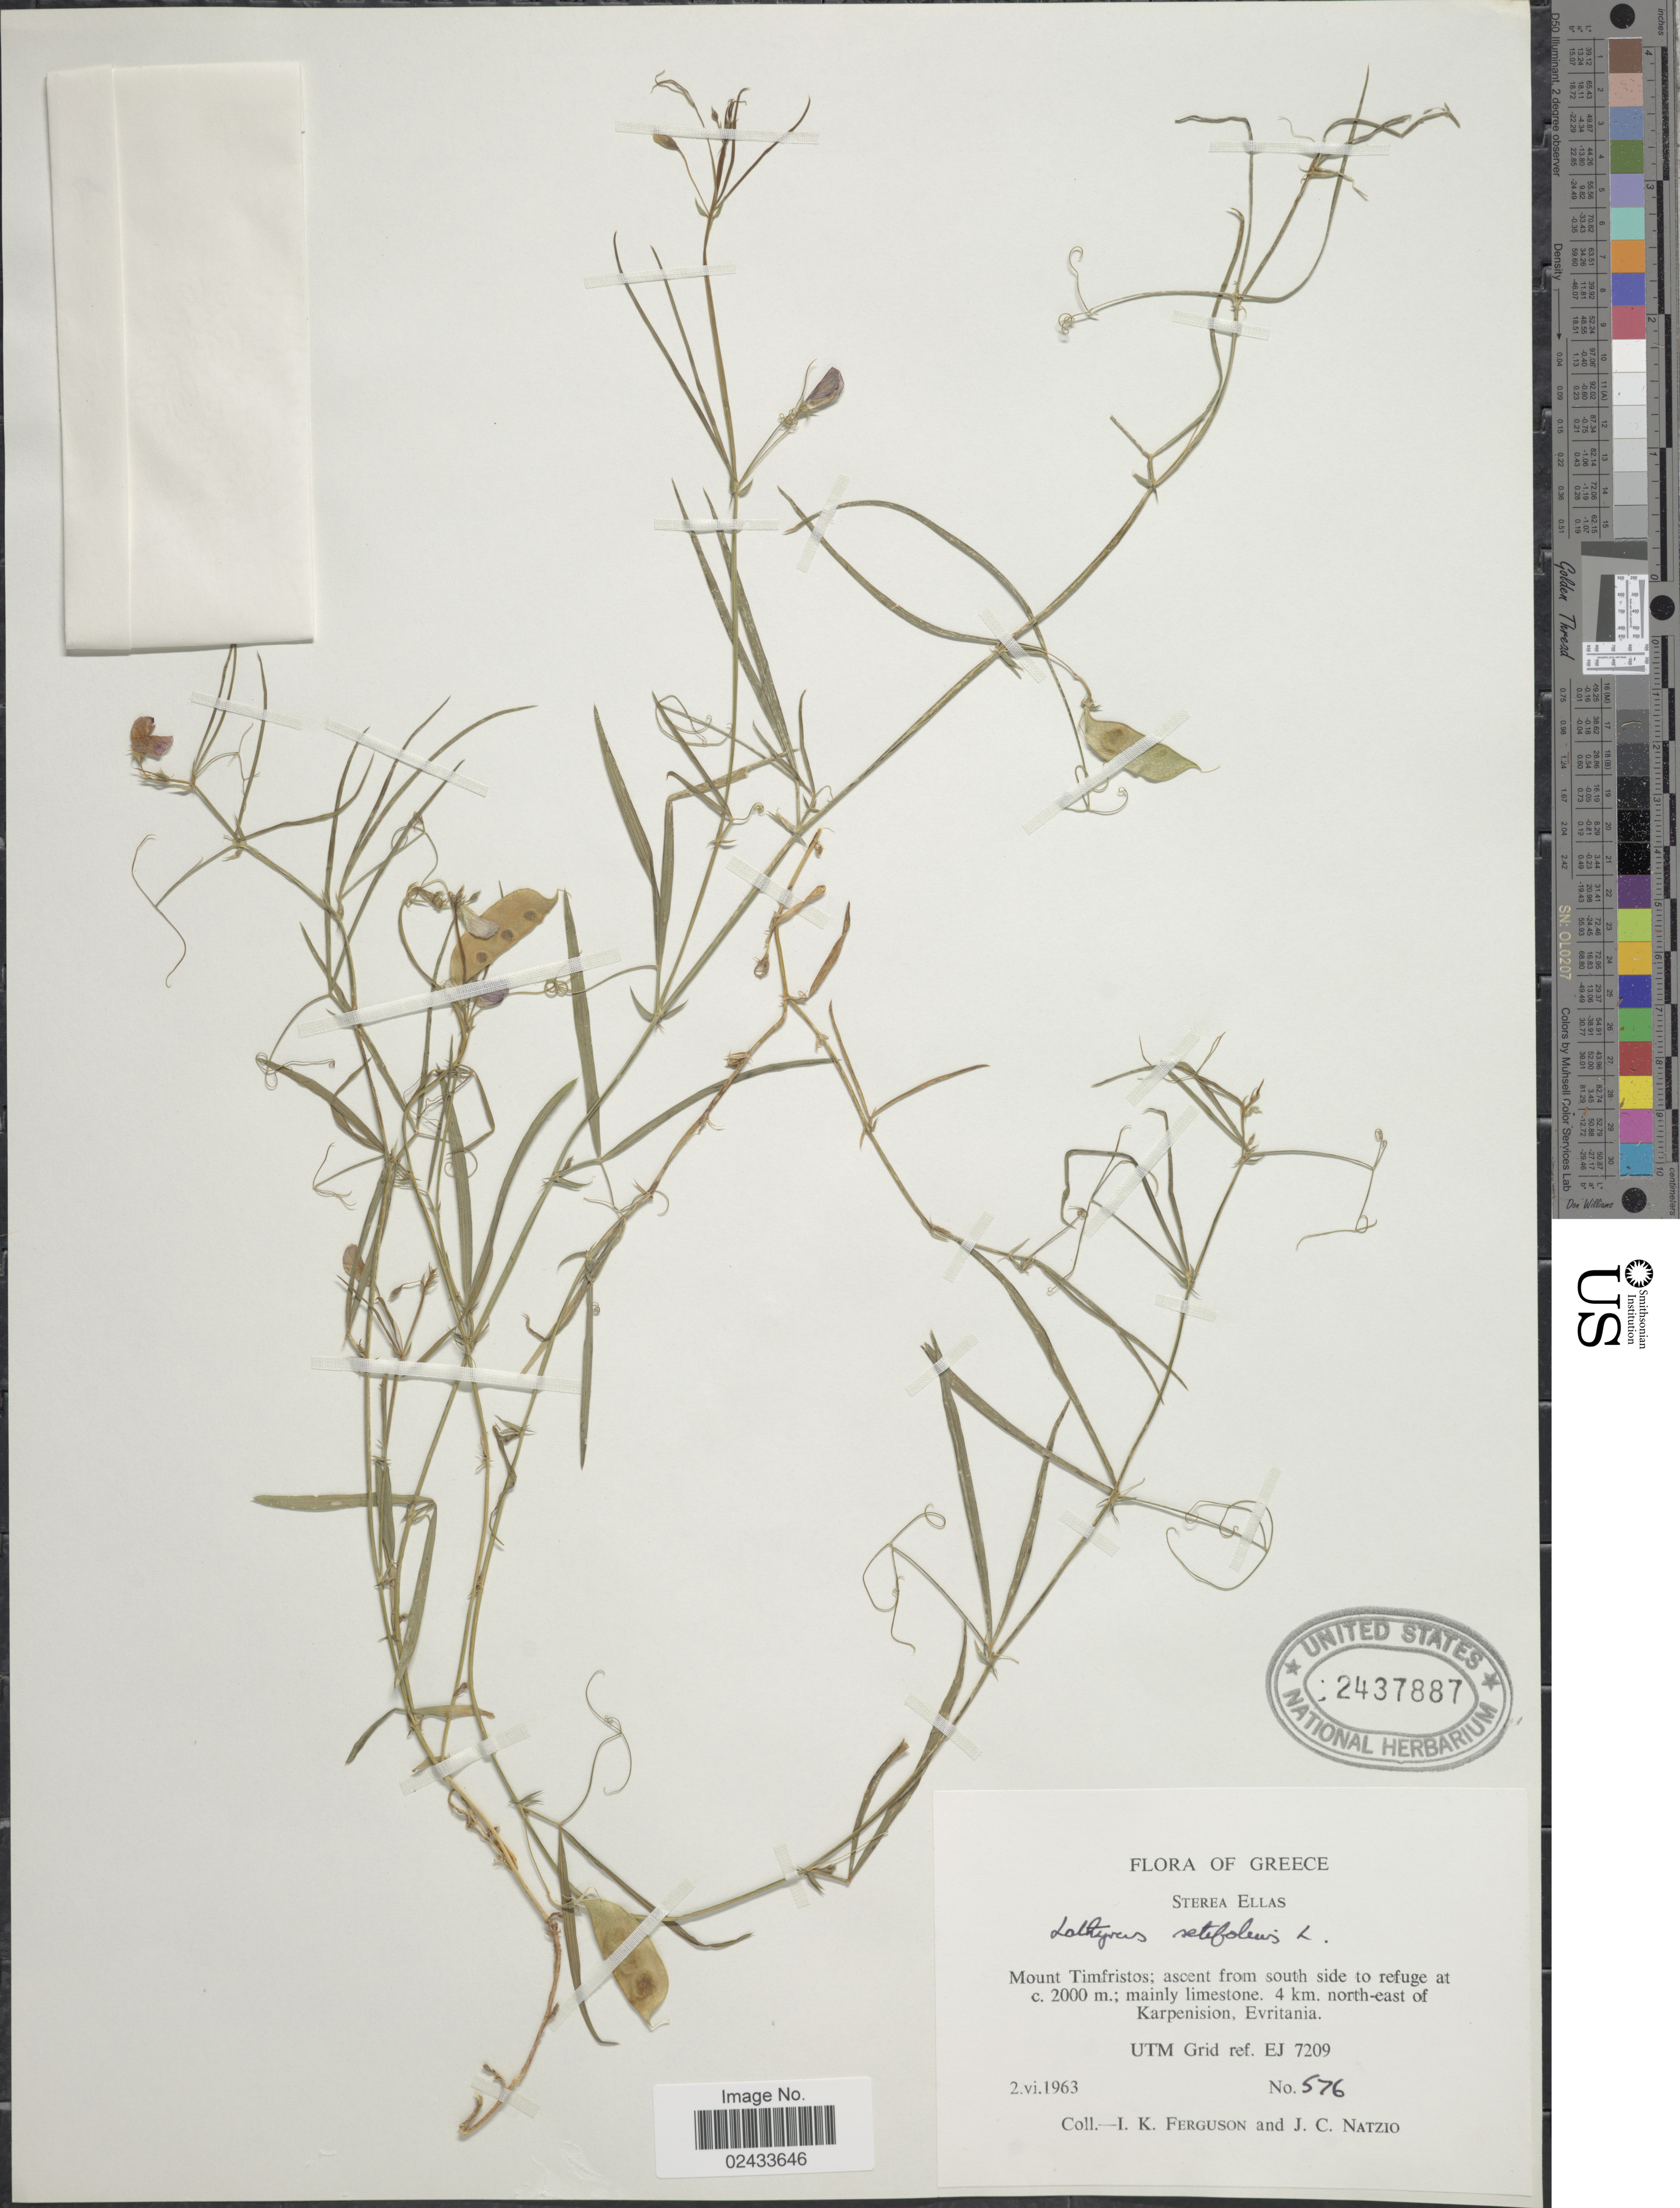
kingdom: Plantae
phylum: Tracheophyta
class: Magnoliopsida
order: Fabales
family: Fabaceae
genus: Lathyrus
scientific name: Lathyrus setifolius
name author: L.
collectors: I. K. Ferguson & J. Natzio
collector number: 576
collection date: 1963-06-02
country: Greece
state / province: Central Greece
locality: Mount Timfristos: ascent from south side to refuge. 4 km. north-east of Karpenision, Evritania, UTM Grid ref. EJ 7209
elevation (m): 2000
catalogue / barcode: US 2437887